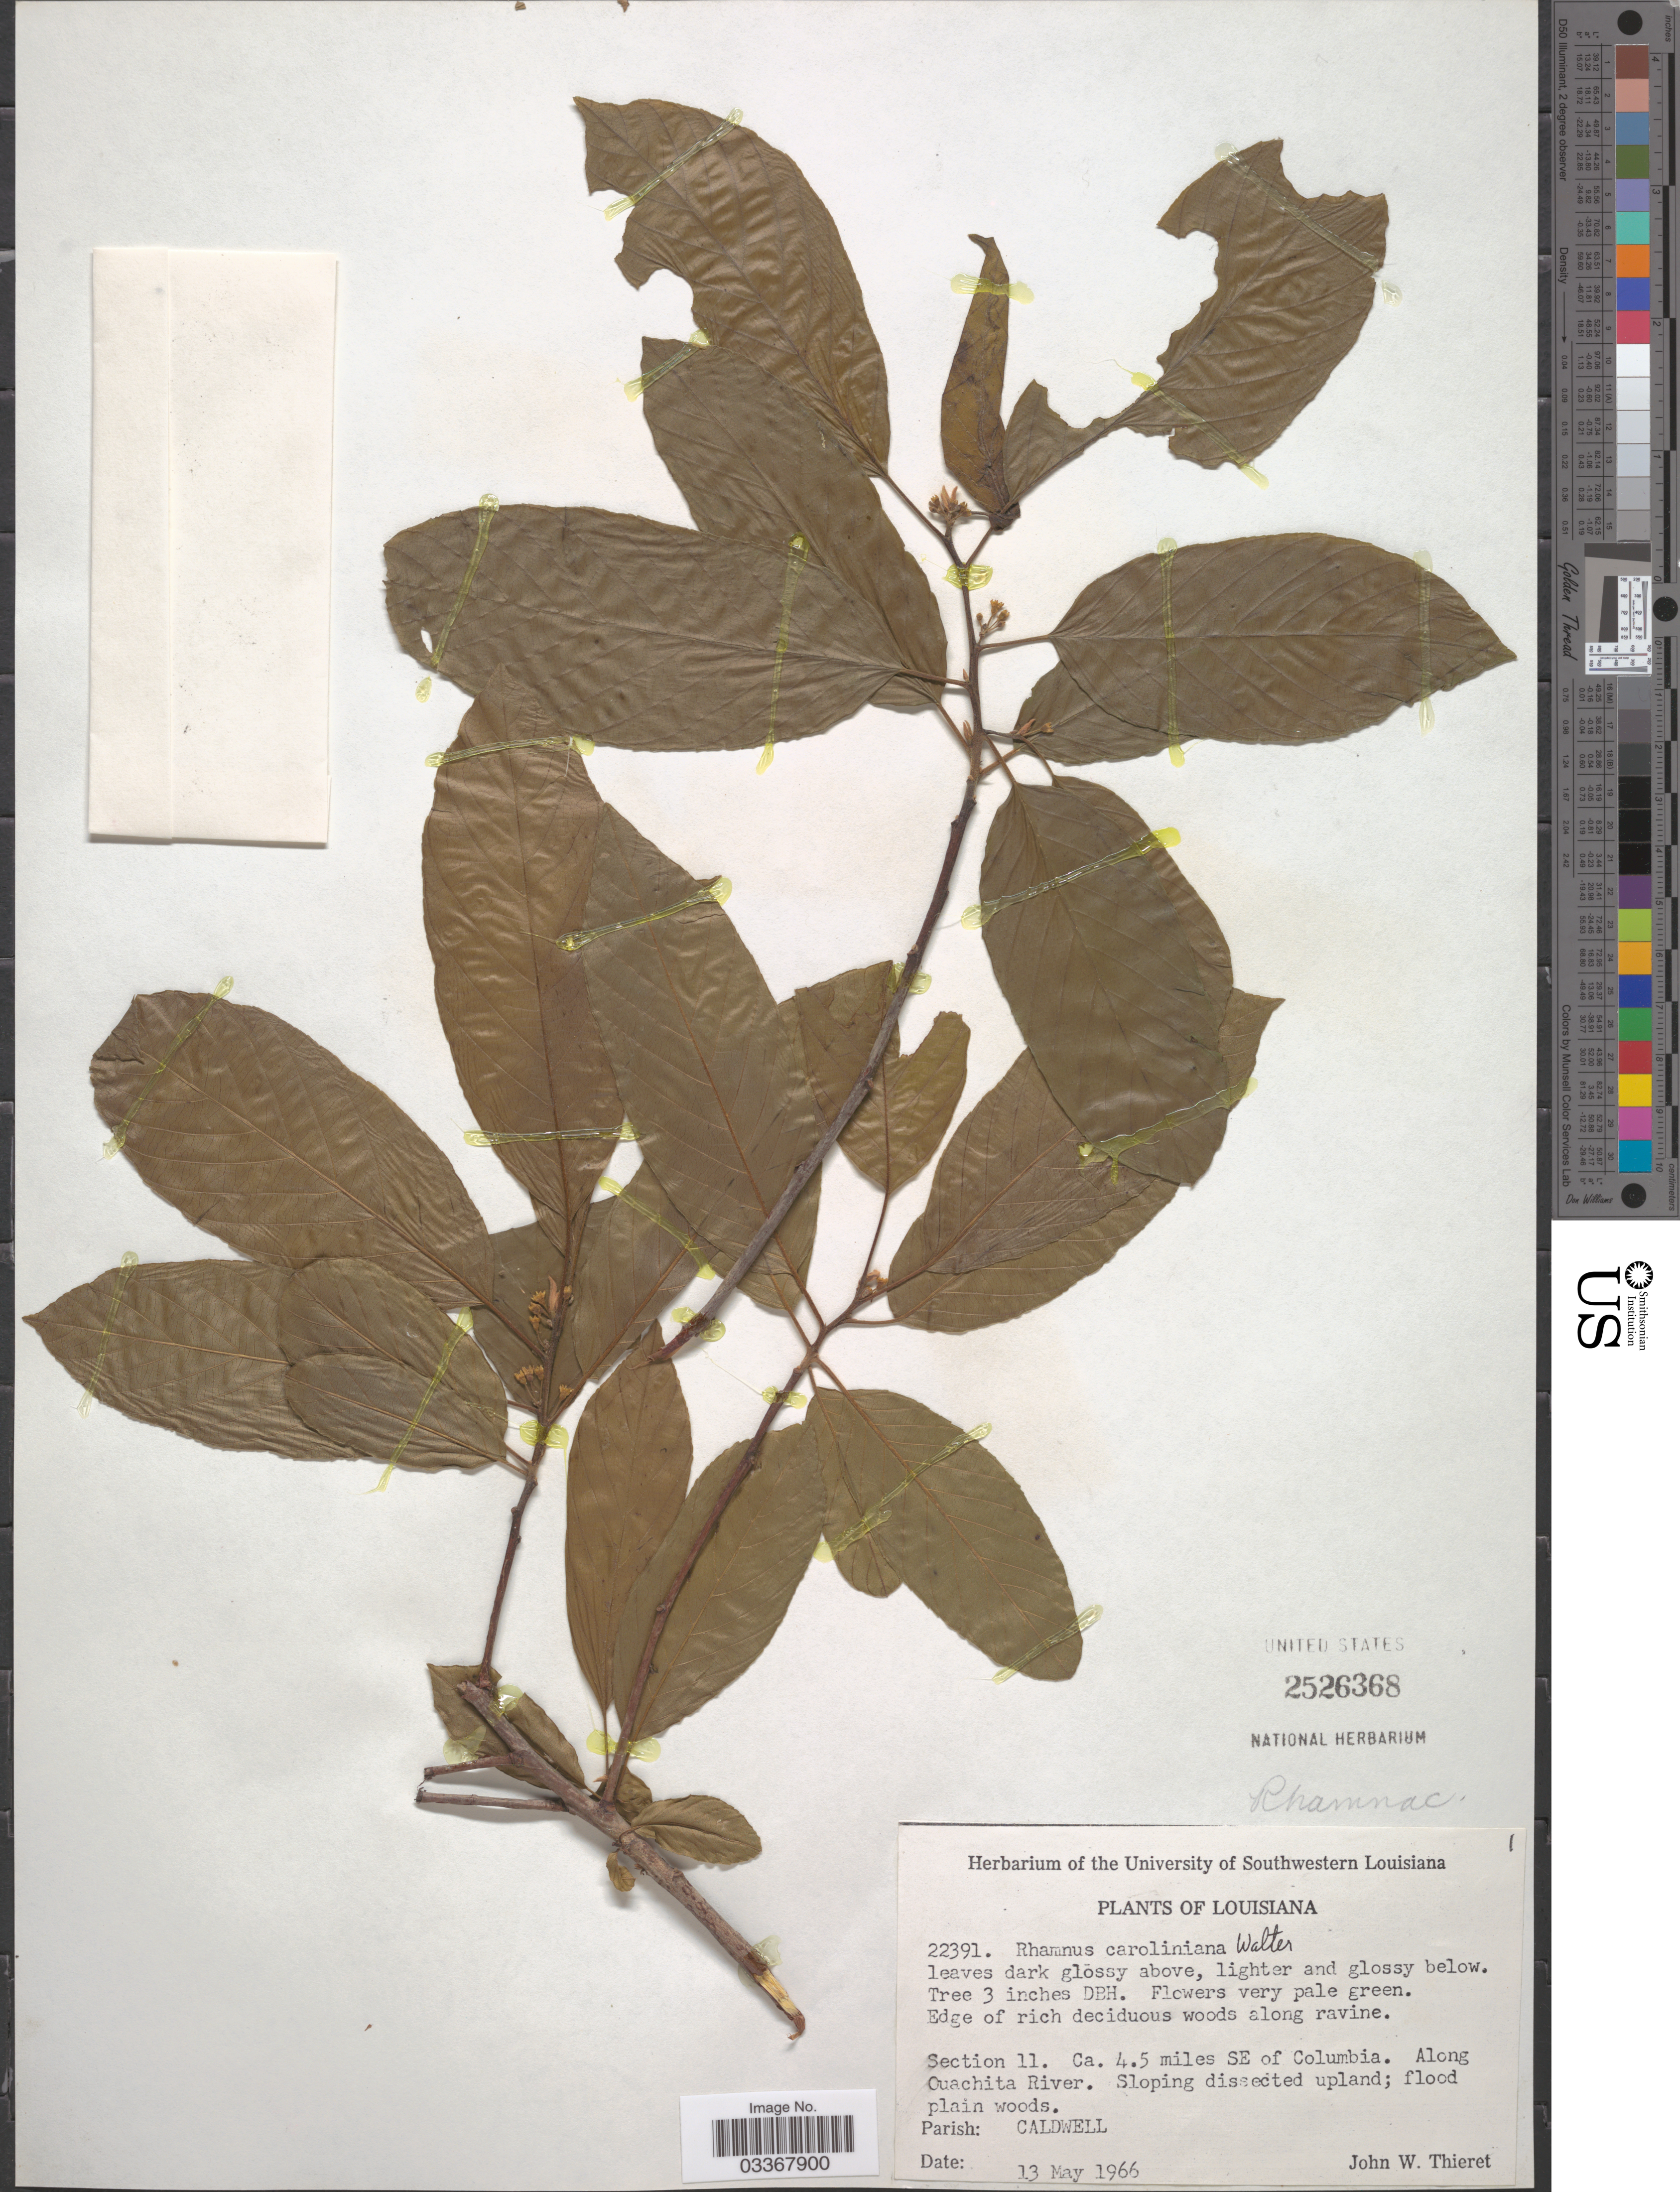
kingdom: Plantae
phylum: Tracheophyta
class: Magnoliopsida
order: Rosales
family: Rhamnaceae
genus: Frangula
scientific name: Frangula caroliniana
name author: (Walter) A. Gray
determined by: Strong, Mark T., (BOT), Smithsonian Institution - National Museum of Natural History (UNITED STATES)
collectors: J. W. Thieret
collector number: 1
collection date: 1966-05-13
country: United States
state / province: Louisiana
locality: Section 11. Ca. 4.5 miles SE of Columbia. Along Ouachita River, Parish: Caldwell.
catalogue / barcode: US 2526368